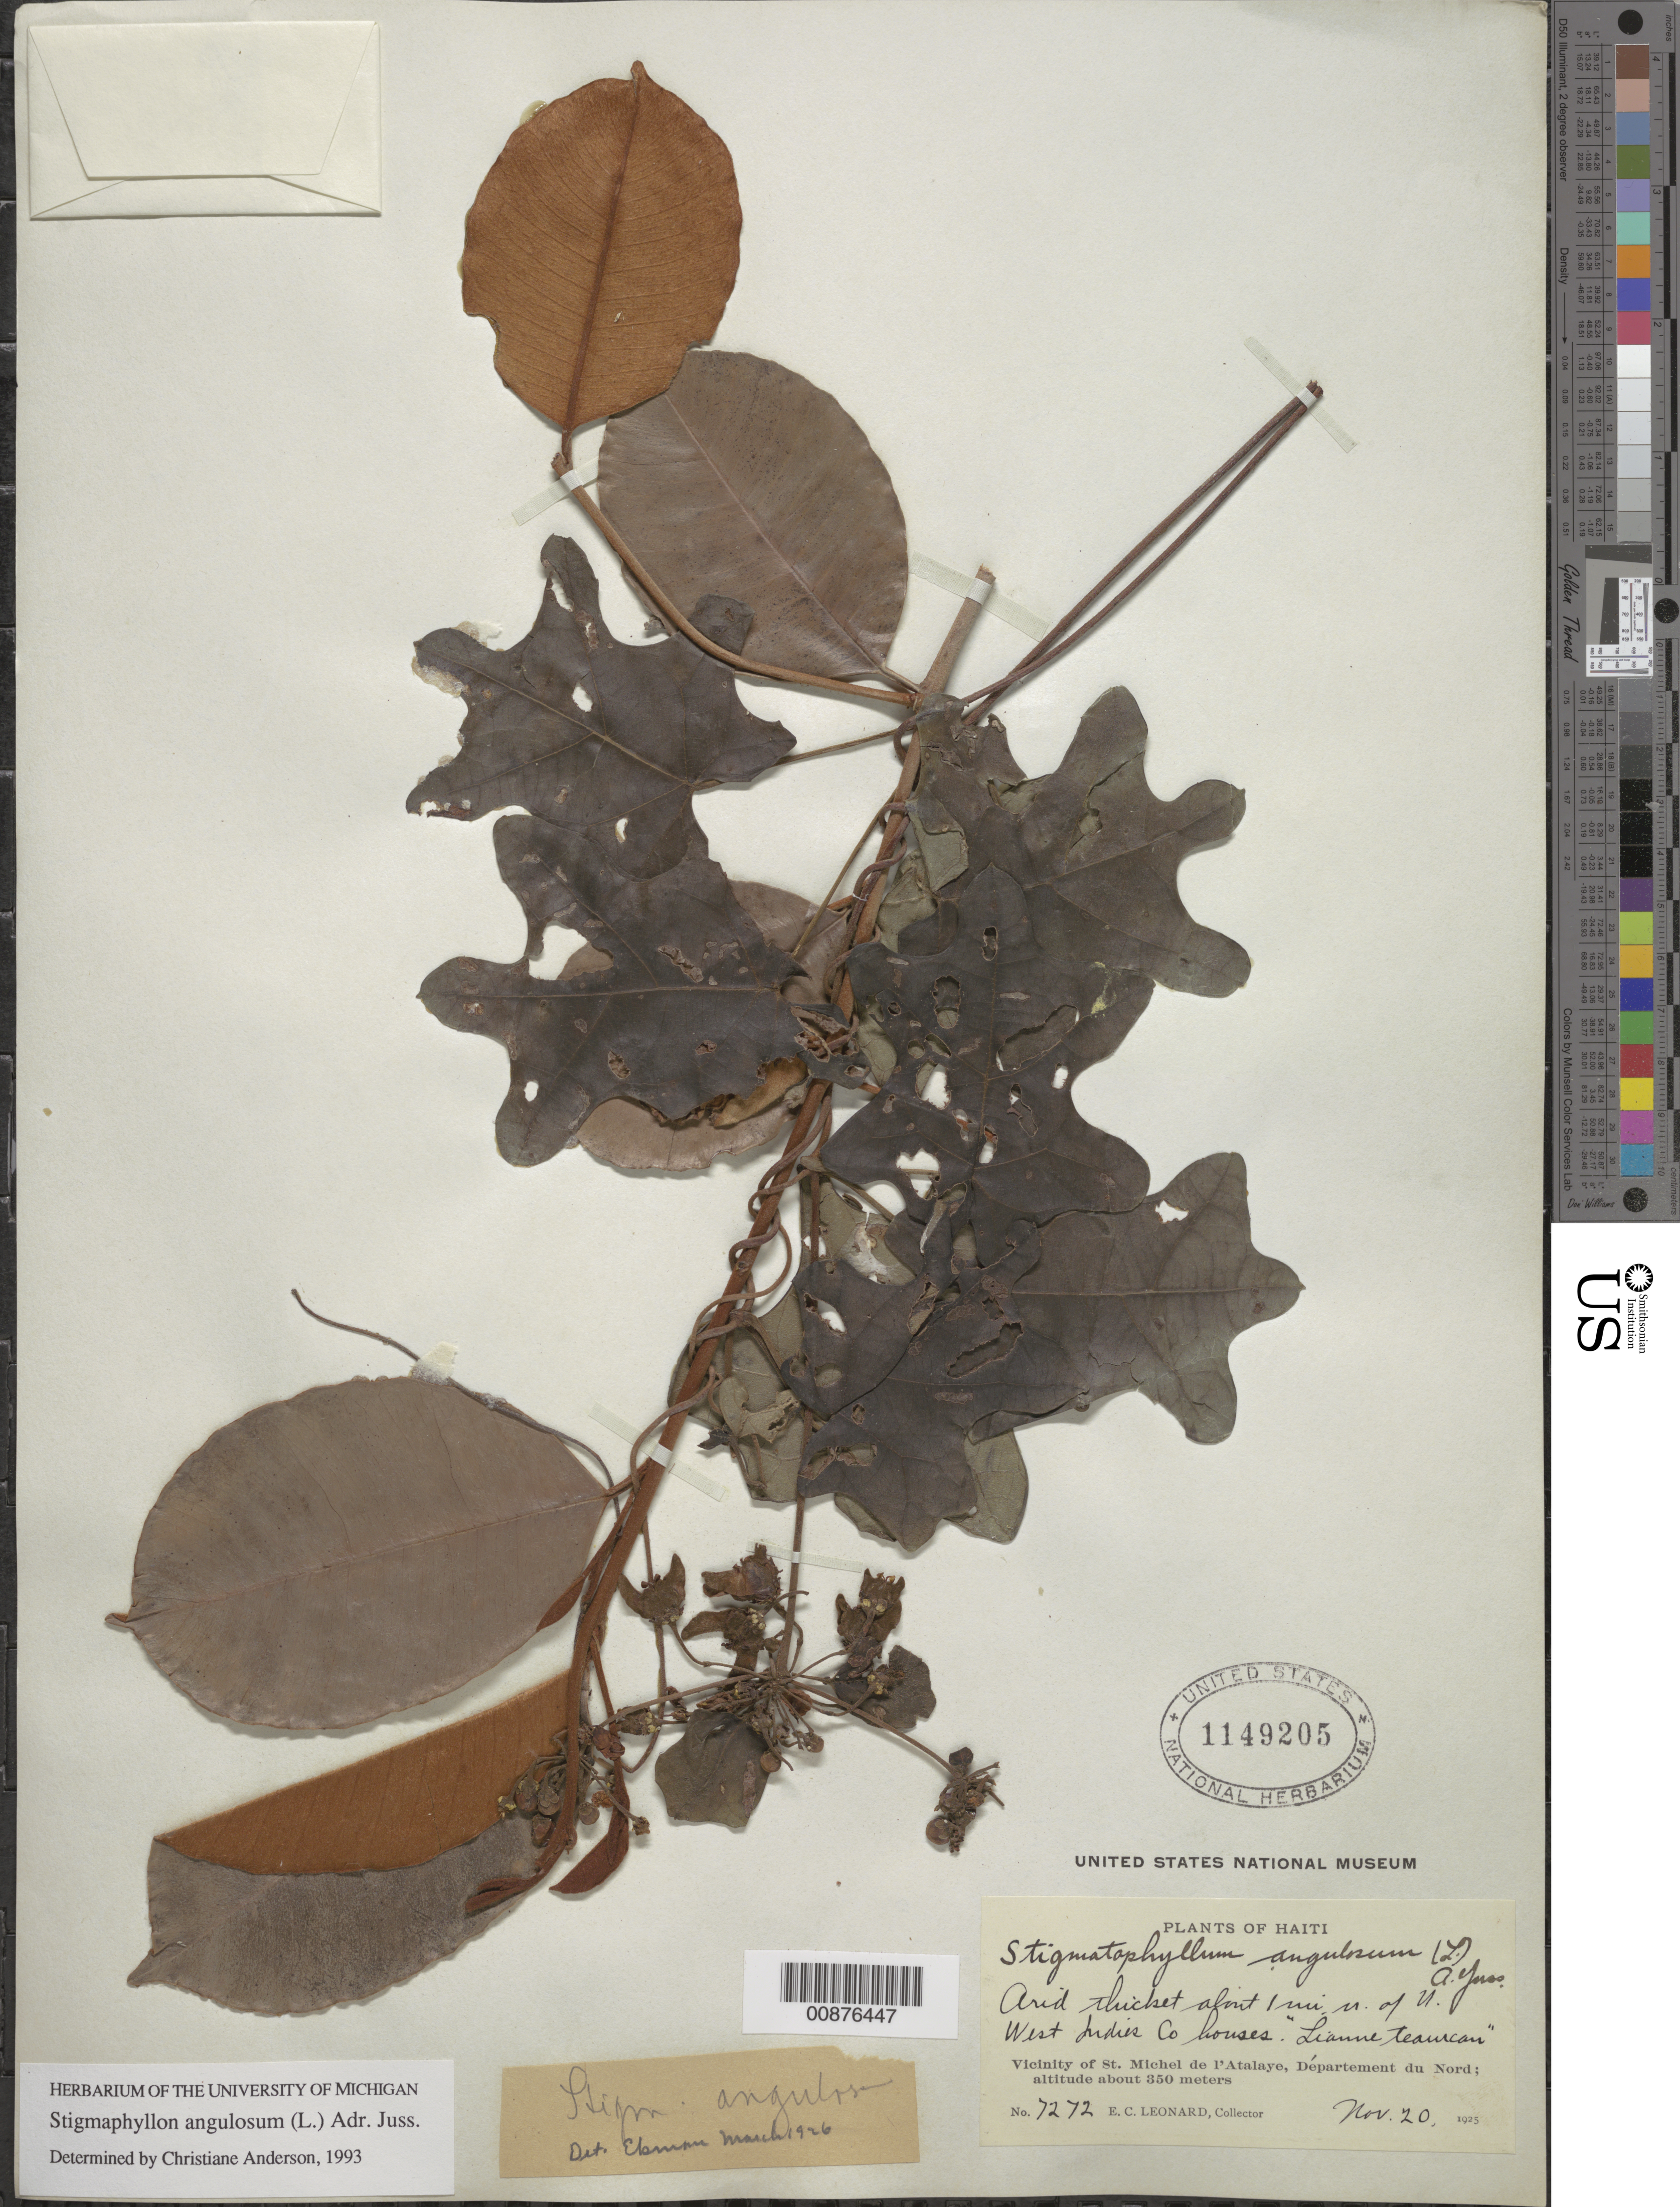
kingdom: Plantae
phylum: Tracheophyta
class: Magnoliopsida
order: Malpighiales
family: Malpighiaceae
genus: Stigmaphyllon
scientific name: Stigmaphyllon angulosum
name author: (L.) A. Juss.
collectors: E. C. Leonard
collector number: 7272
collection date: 1925-11-20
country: Haiti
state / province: Nord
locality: Vicinity of St. Michel de l'Atalaye, Département du Nord.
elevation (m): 350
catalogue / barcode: US 1149205